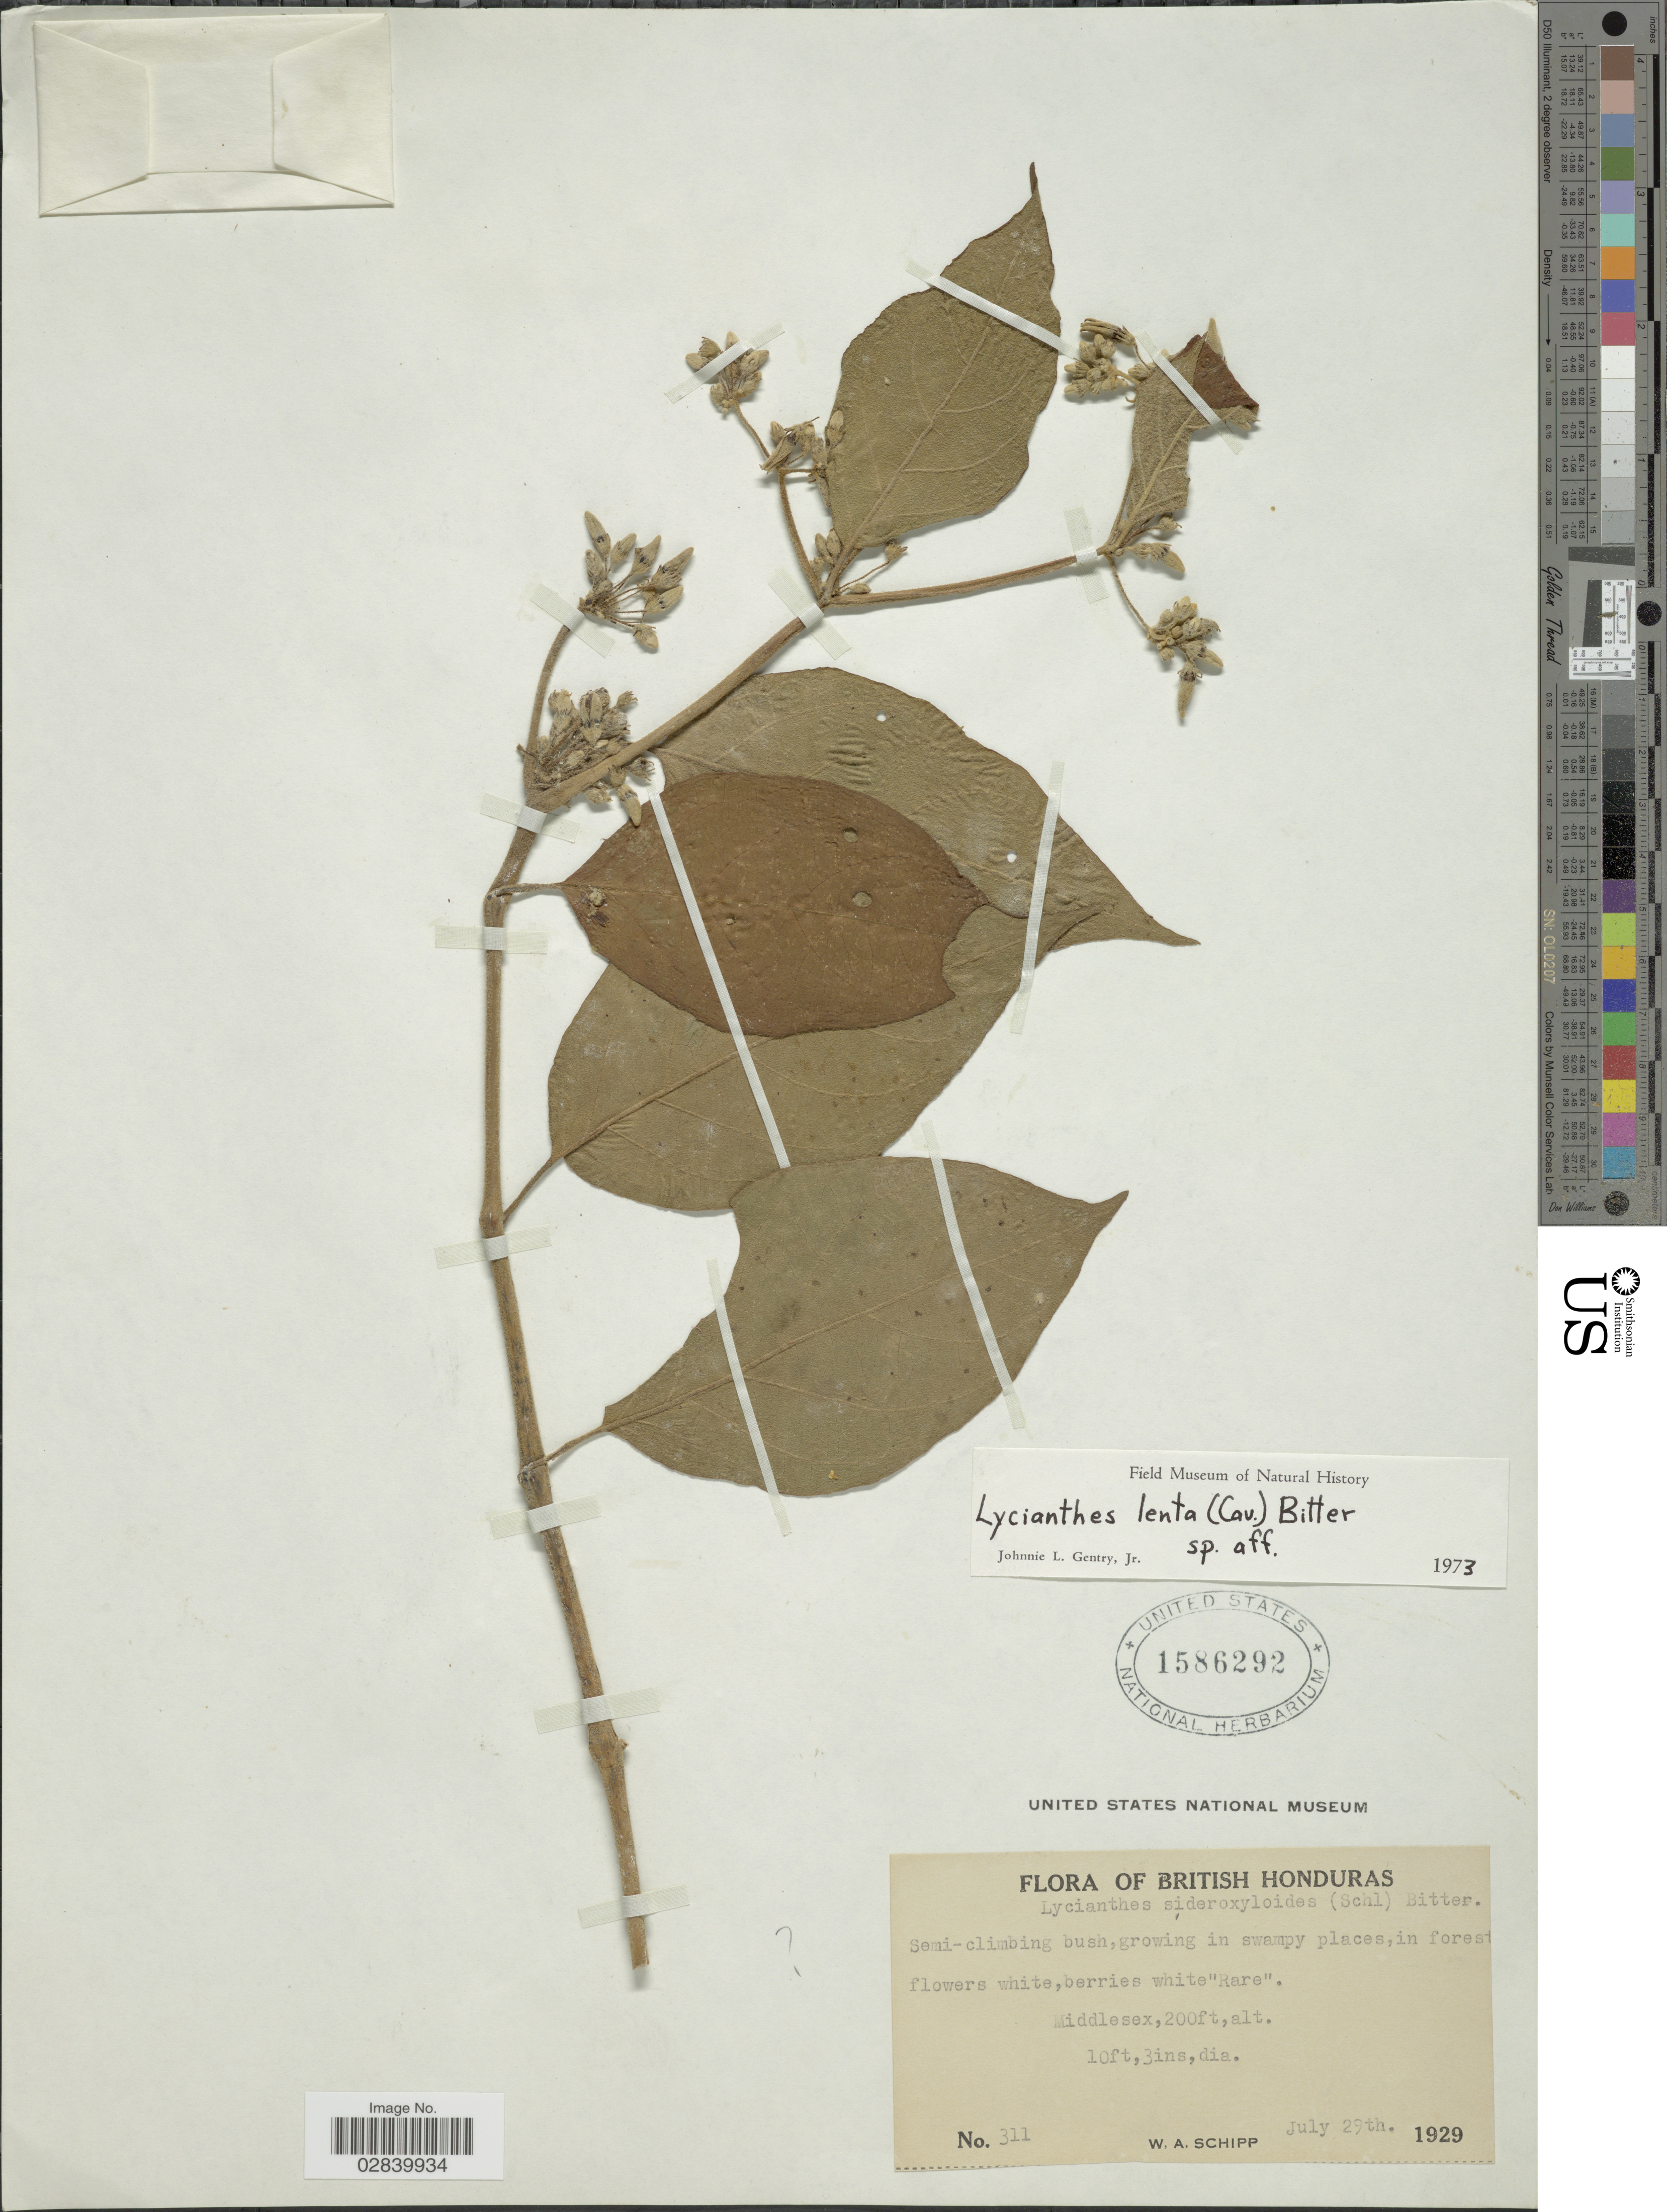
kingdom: Plantae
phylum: Tracheophyta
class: Magnoliopsida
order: Solanales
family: Solanaceae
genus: Lycianthes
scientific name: Lycianthes lenta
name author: (Cav.) Bitter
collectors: W. Schipp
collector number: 311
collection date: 1929-07-29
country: Belize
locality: British Honduras. Middlesex.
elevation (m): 61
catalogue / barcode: US 1586292